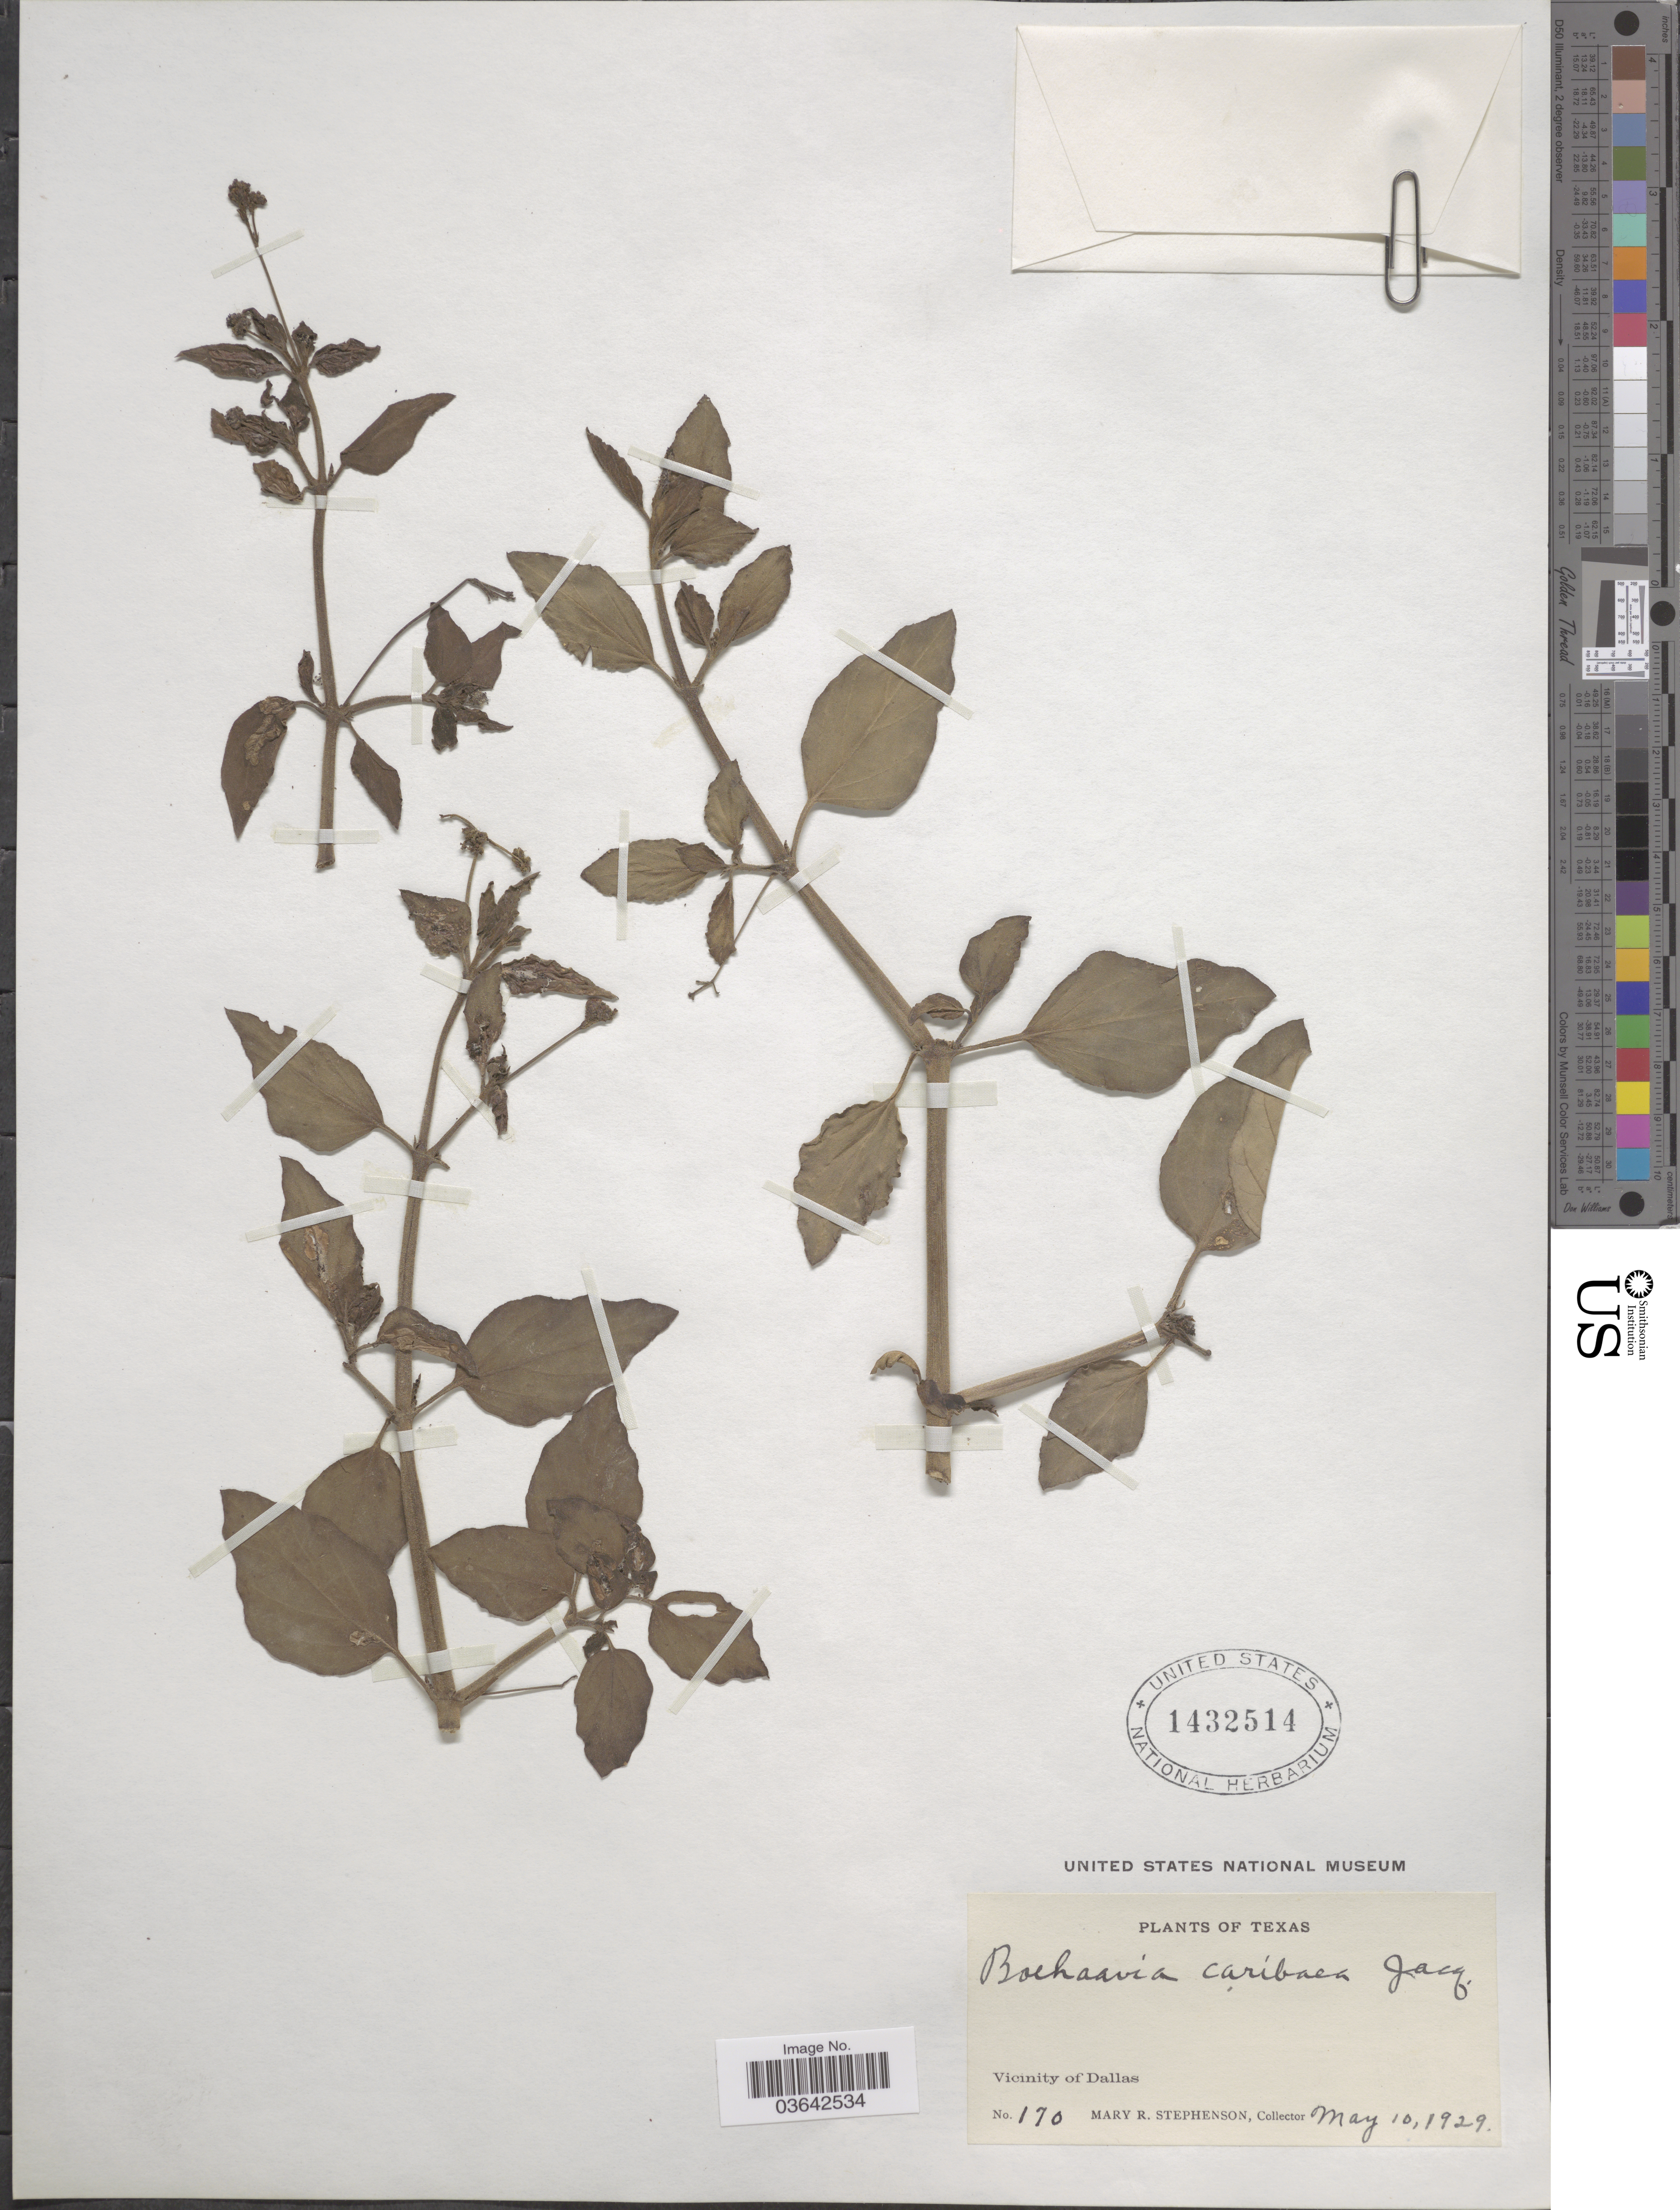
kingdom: Plantae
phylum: Tracheophyta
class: Magnoliopsida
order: Caryophyllales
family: Nyctaginaceae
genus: Boerhavia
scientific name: Boerhavia coccinea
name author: Mill.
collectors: M. Stephenson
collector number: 170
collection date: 1929-05-10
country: United States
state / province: Texas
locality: Vicinity of Dallas.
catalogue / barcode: US 1432514